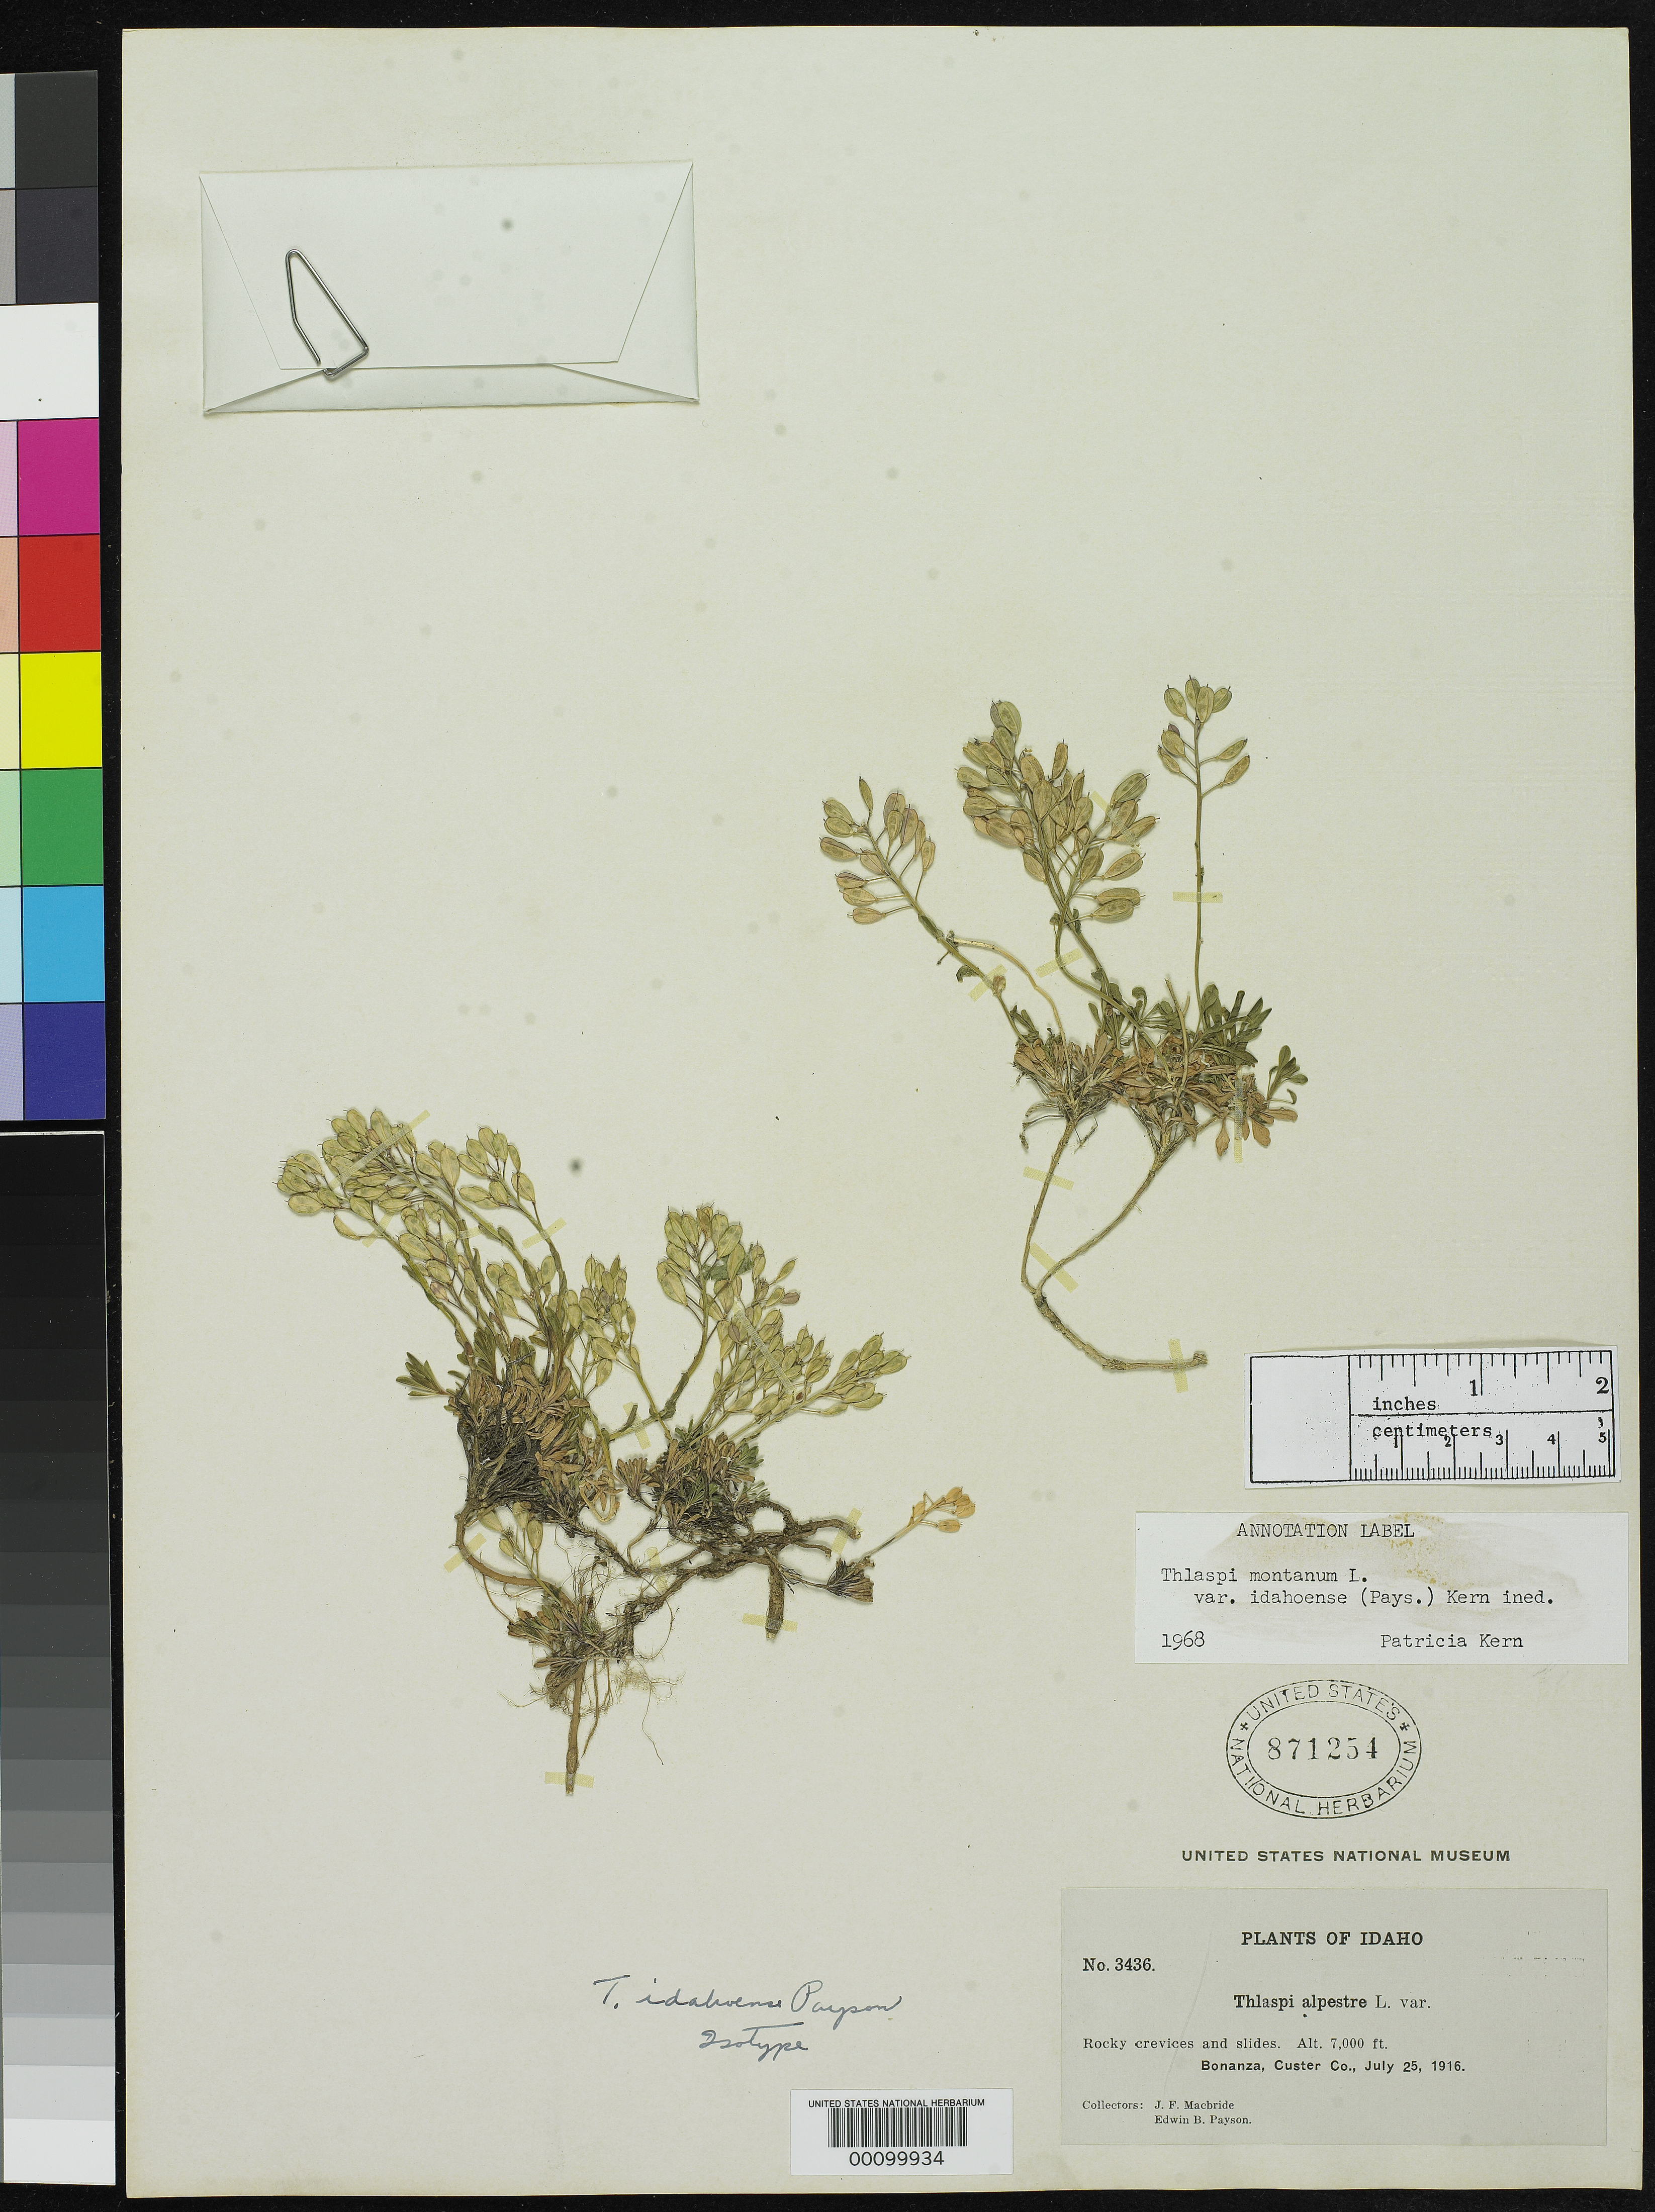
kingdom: Plantae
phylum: Tracheophyta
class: Magnoliopsida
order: Brassicales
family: Brassicaceae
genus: Thlaspi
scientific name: Thlaspi idahoense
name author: Payson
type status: Isotype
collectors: J. F. Macbride & E. B. Payson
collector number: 3436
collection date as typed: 25 Jul 1916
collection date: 1916-07-25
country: United States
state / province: Idaho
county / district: Custer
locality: Bonanza.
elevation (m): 2134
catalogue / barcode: US 871254